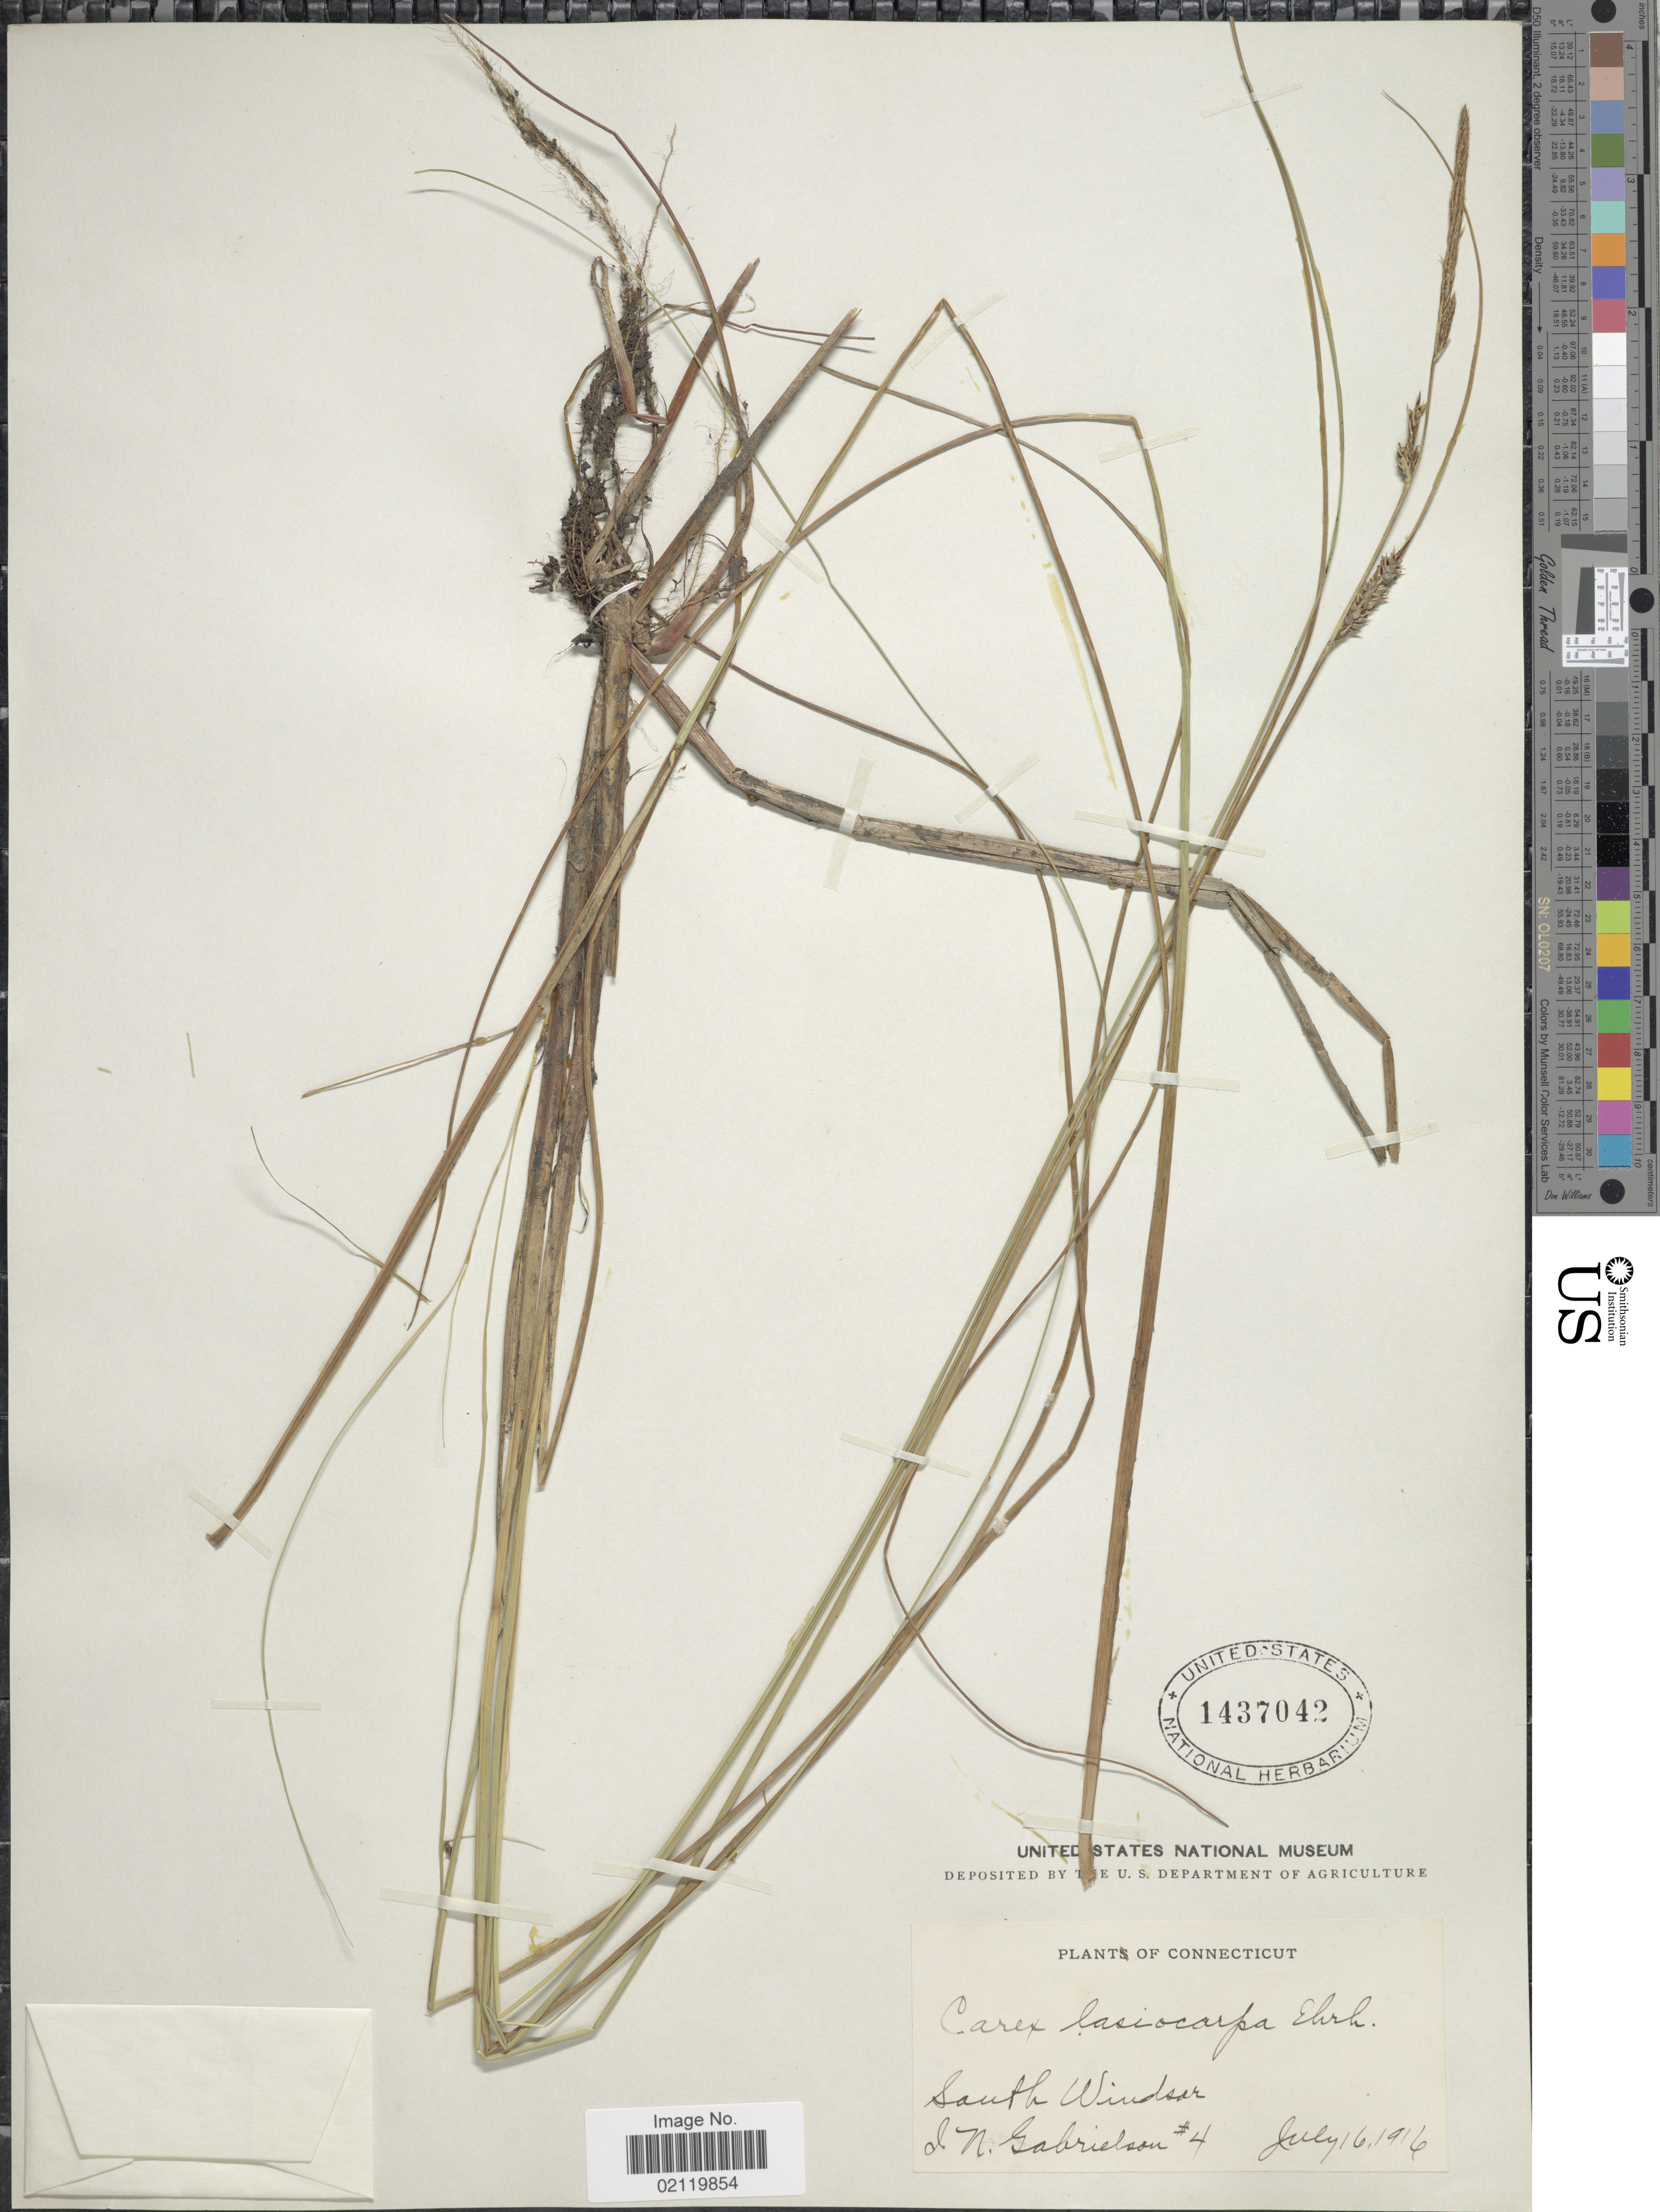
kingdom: Plantae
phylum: Tracheophyta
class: Liliopsida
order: Poales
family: Cyperaceae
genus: Carex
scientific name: Carex lasiocarpa var. americana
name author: Fernald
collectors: I. Gabrielson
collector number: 4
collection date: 1916-07-16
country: United States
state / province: Connecticut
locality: South Windsor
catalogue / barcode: US 1437042